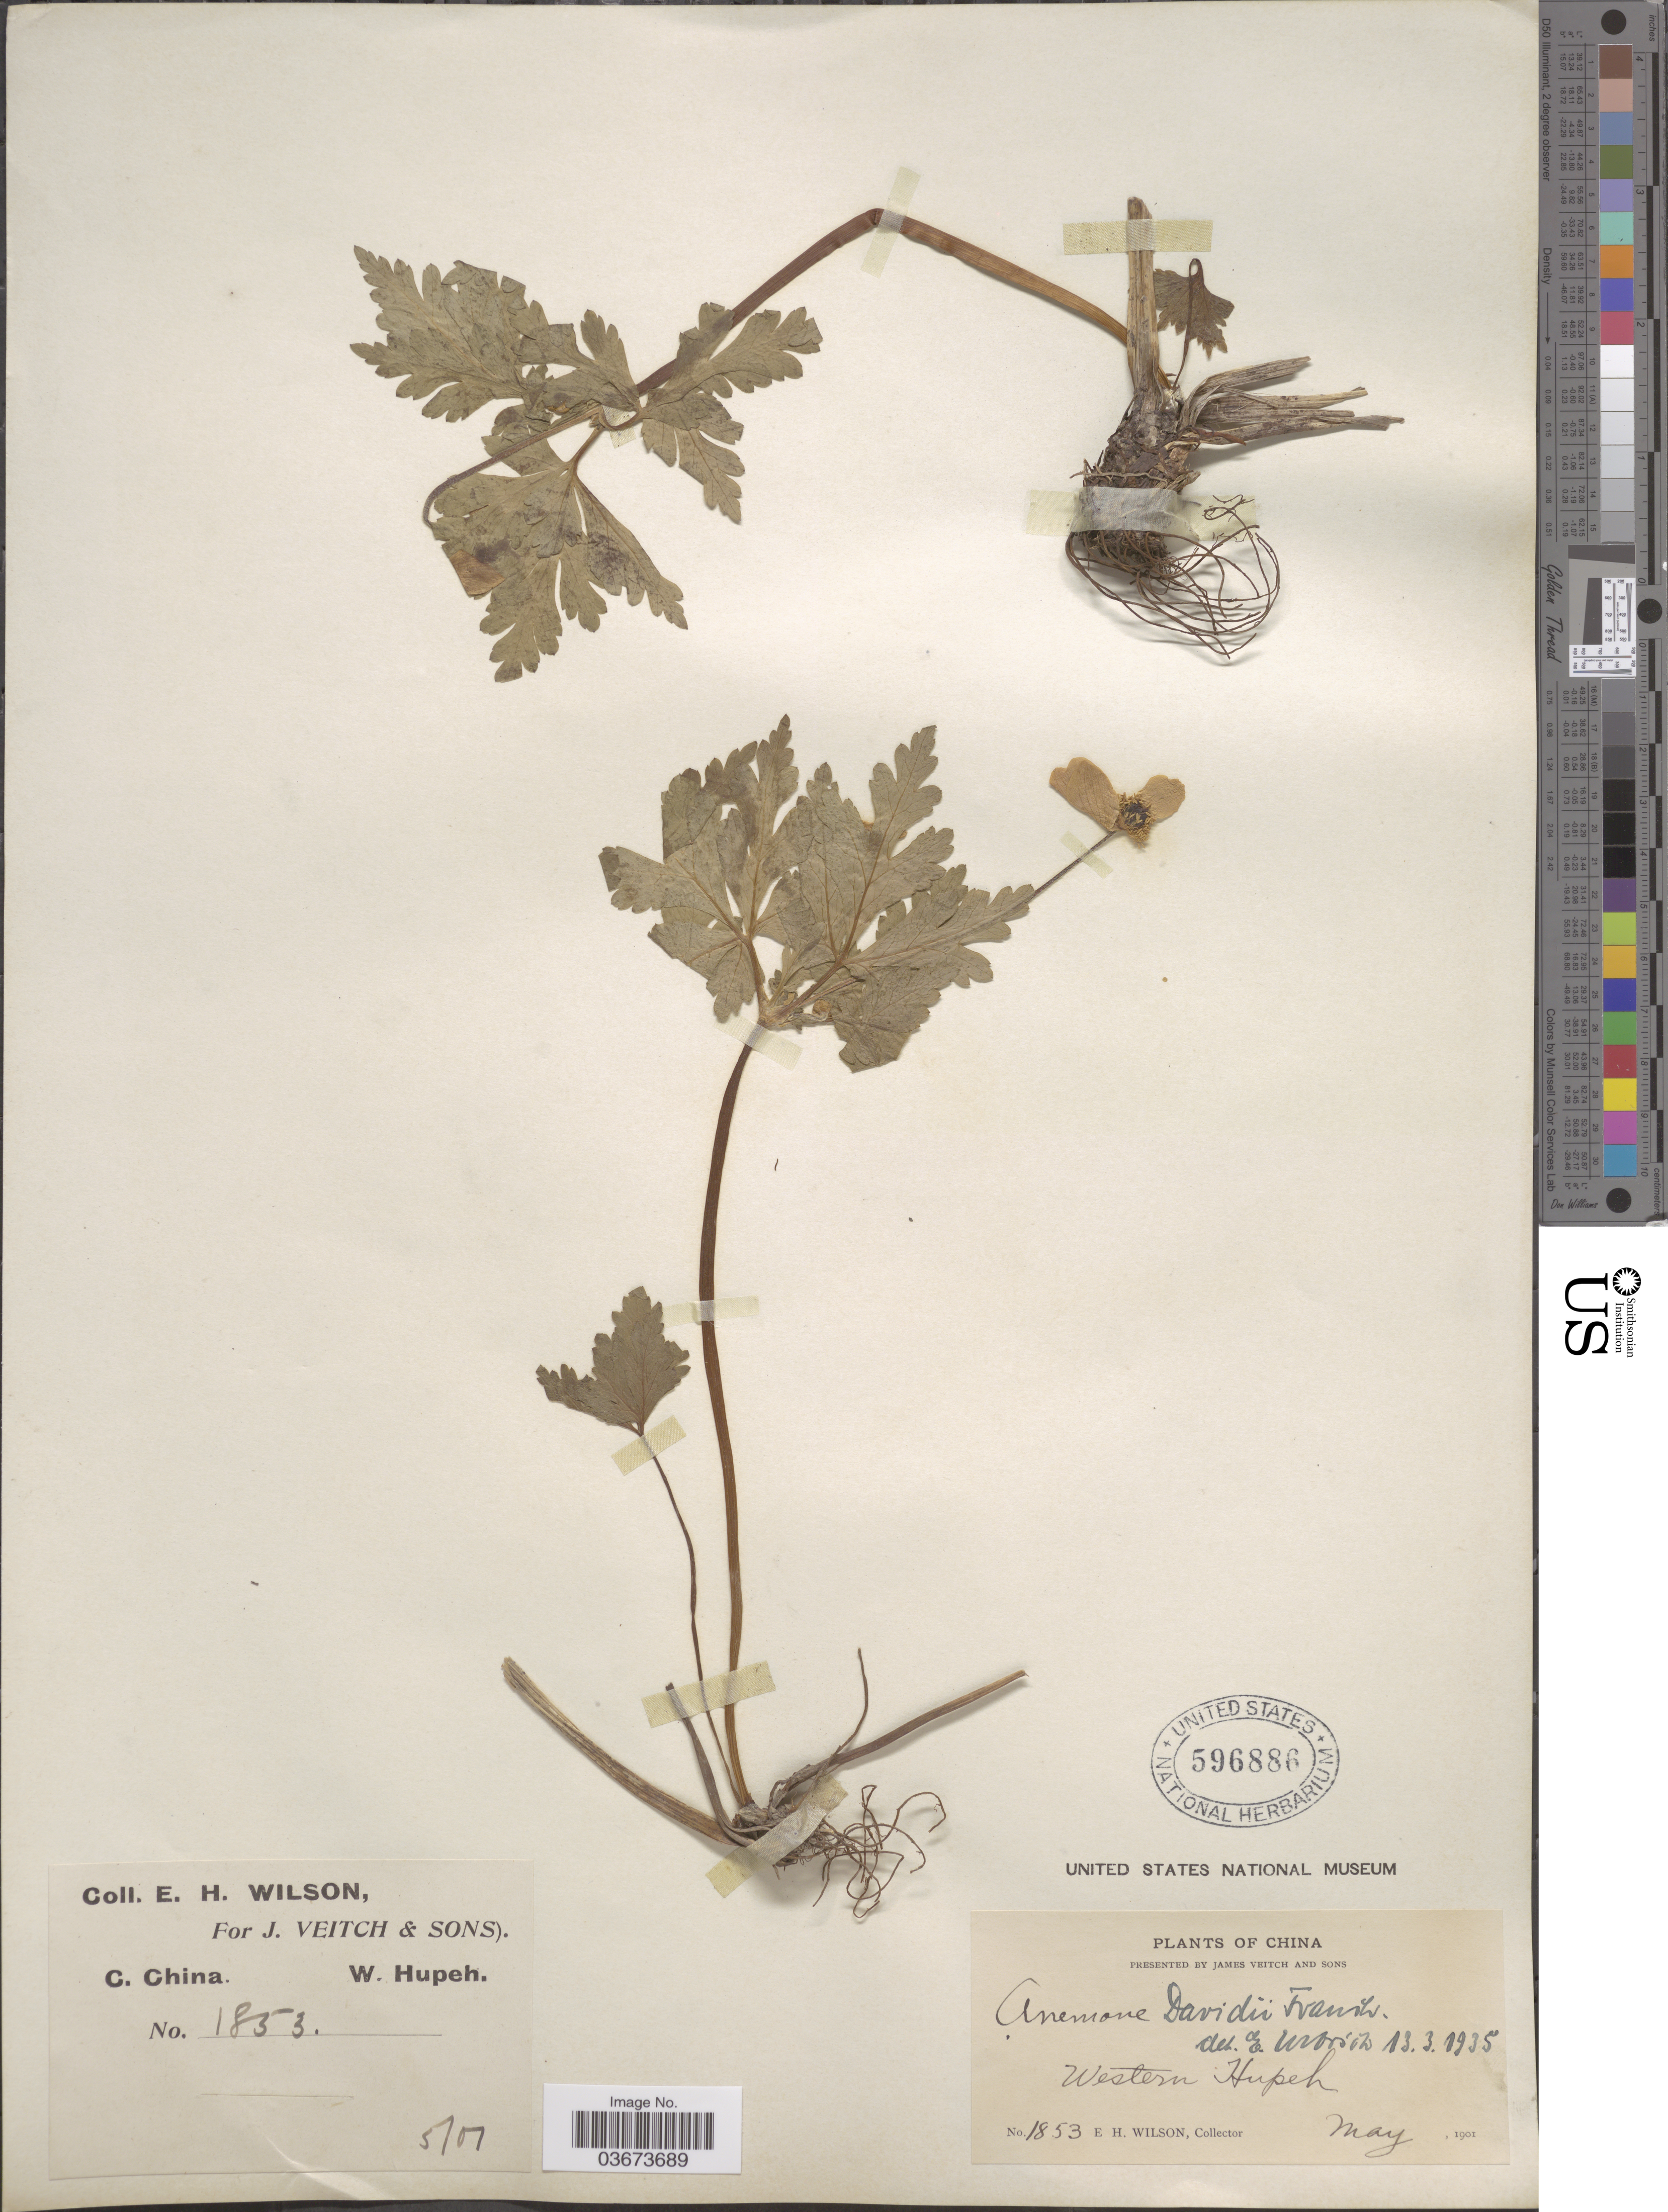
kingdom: Plantae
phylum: Tracheophyta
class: Magnoliopsida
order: Ranunculales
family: Ranunculaceae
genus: Anemone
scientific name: Anemone davidii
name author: Franch.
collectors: E. Wilson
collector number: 1853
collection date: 1901-05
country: China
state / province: Hubei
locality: C. China. Western Hupeh.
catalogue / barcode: US 596886